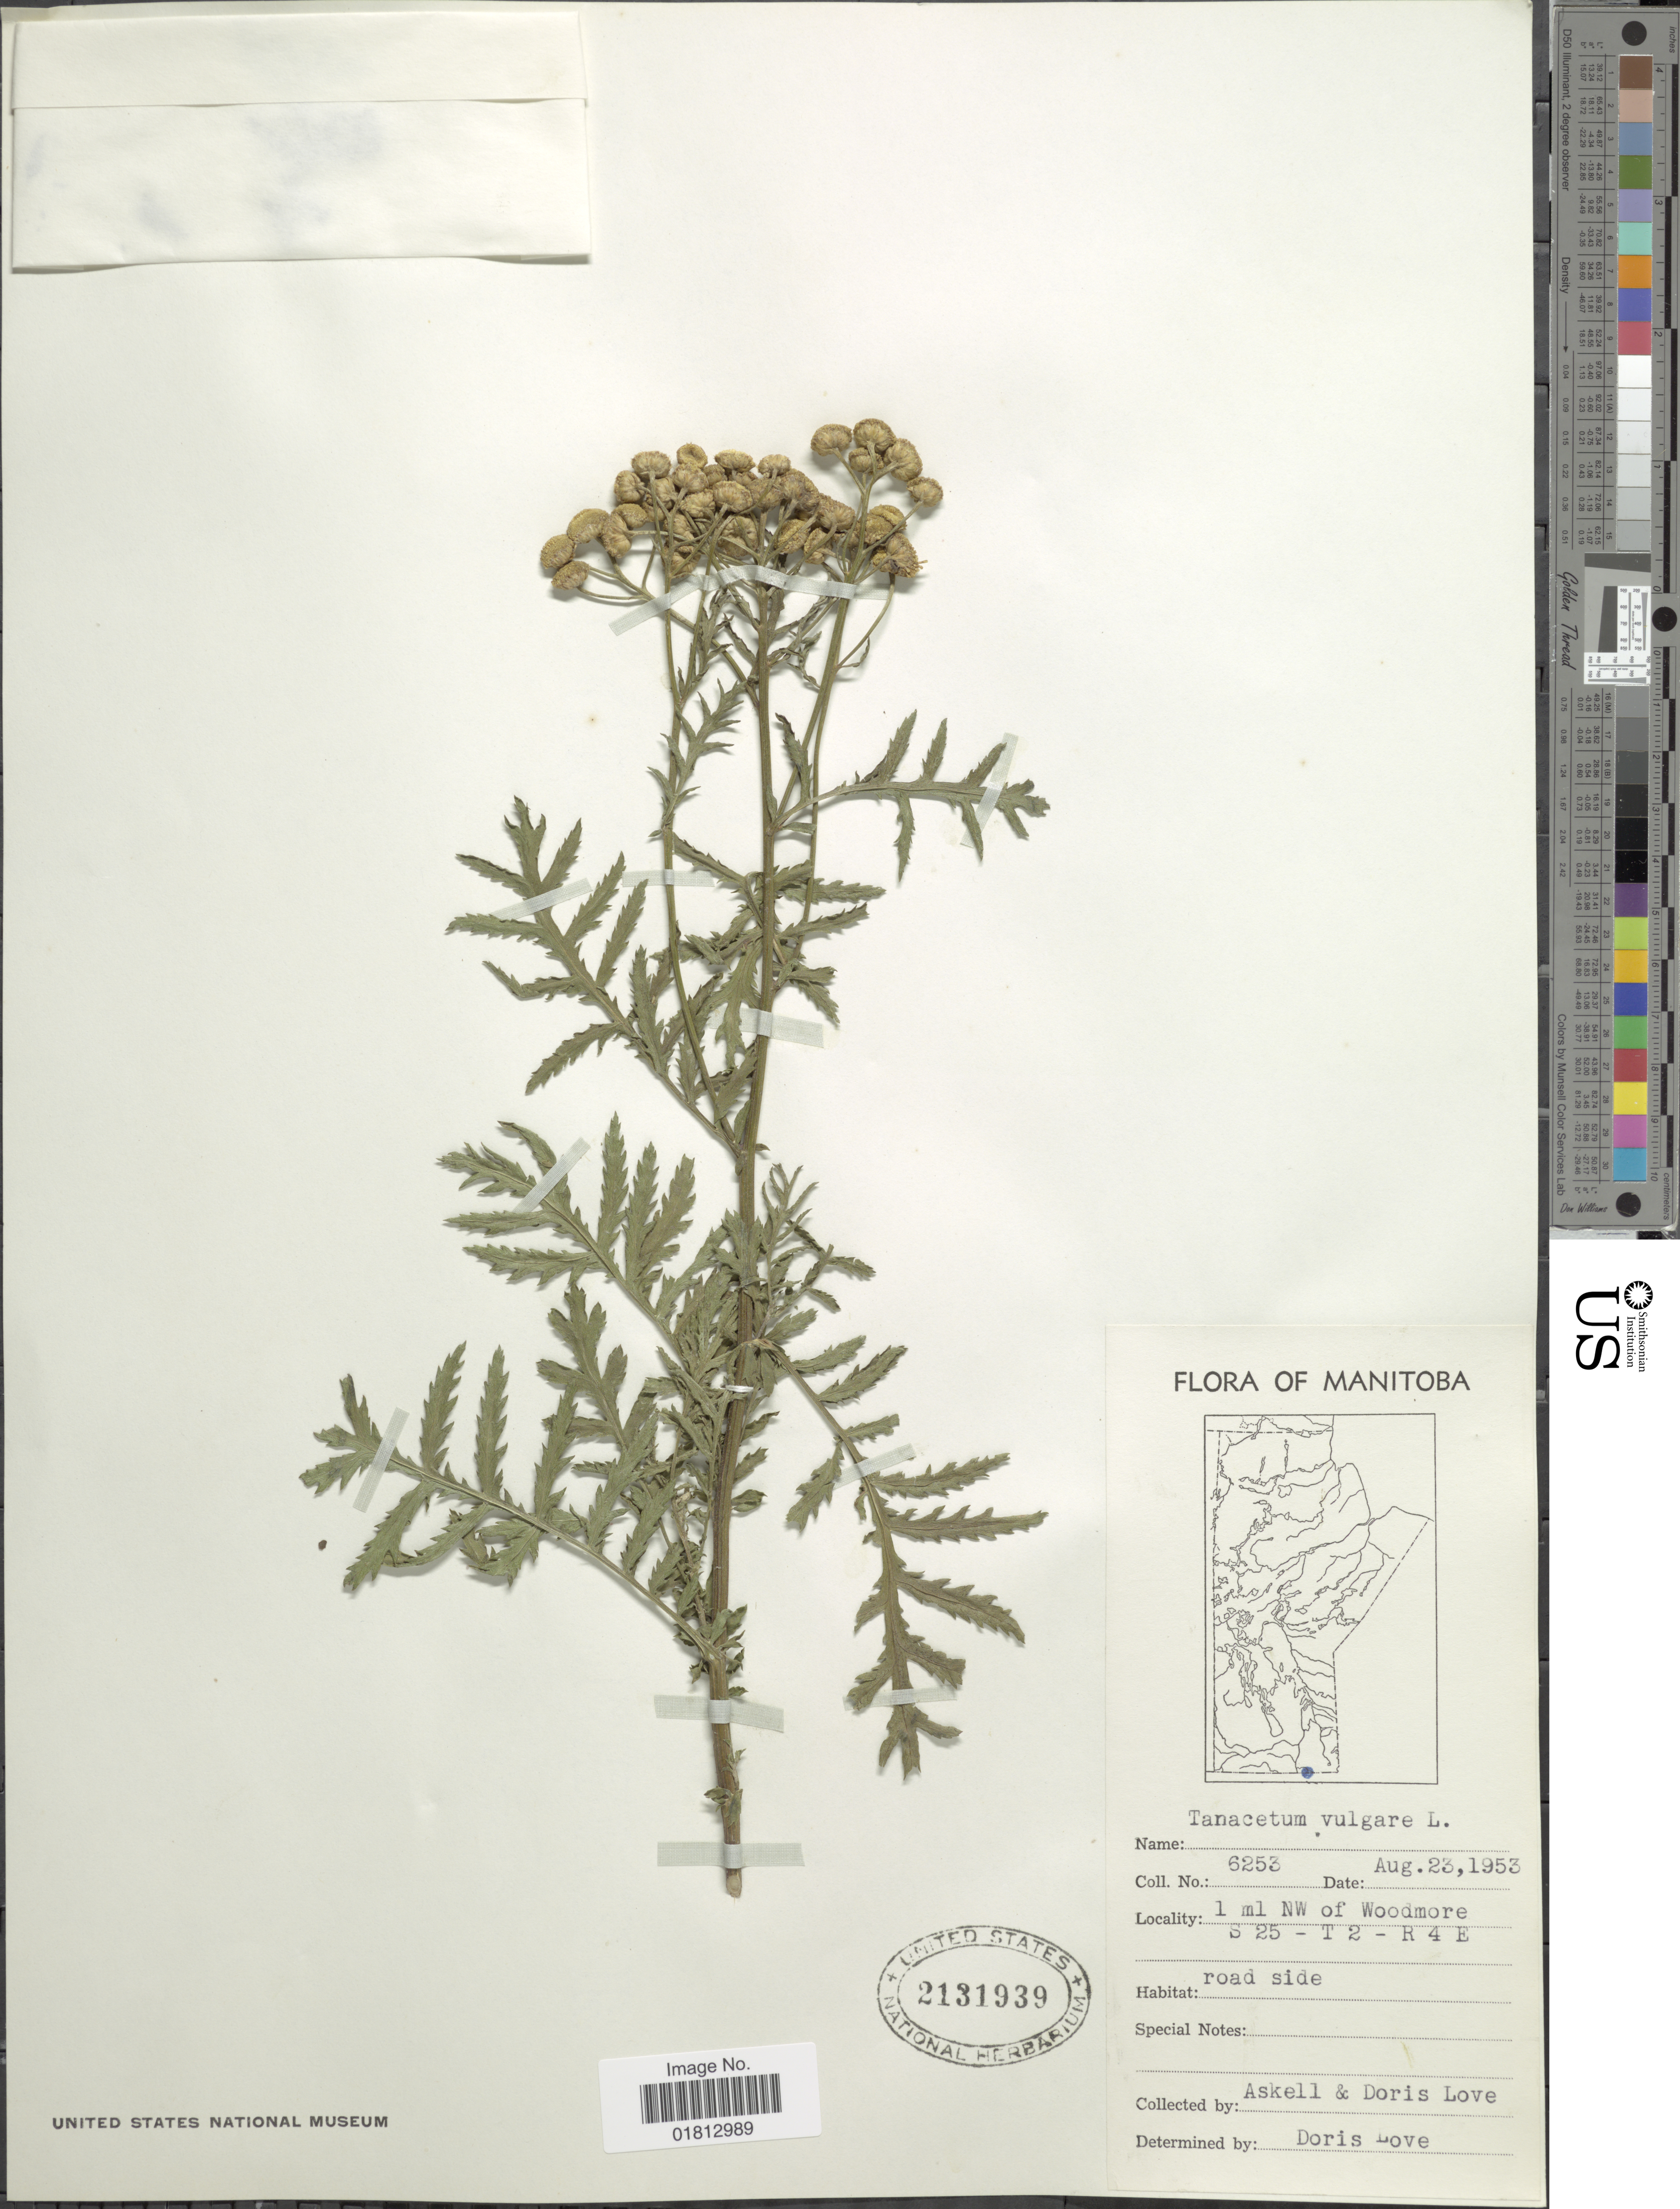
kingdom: Plantae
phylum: Tracheophyta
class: Magnoliopsida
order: Asterales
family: Asteraceae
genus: Tanacetum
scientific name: Tanacetum vulgare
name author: L.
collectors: -. Askell & D. Löve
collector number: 6253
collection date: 1953-08-23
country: Canada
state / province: Manitoba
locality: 1 ml N of Woodmore S 25, T 2, R 4 E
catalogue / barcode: US 2131939